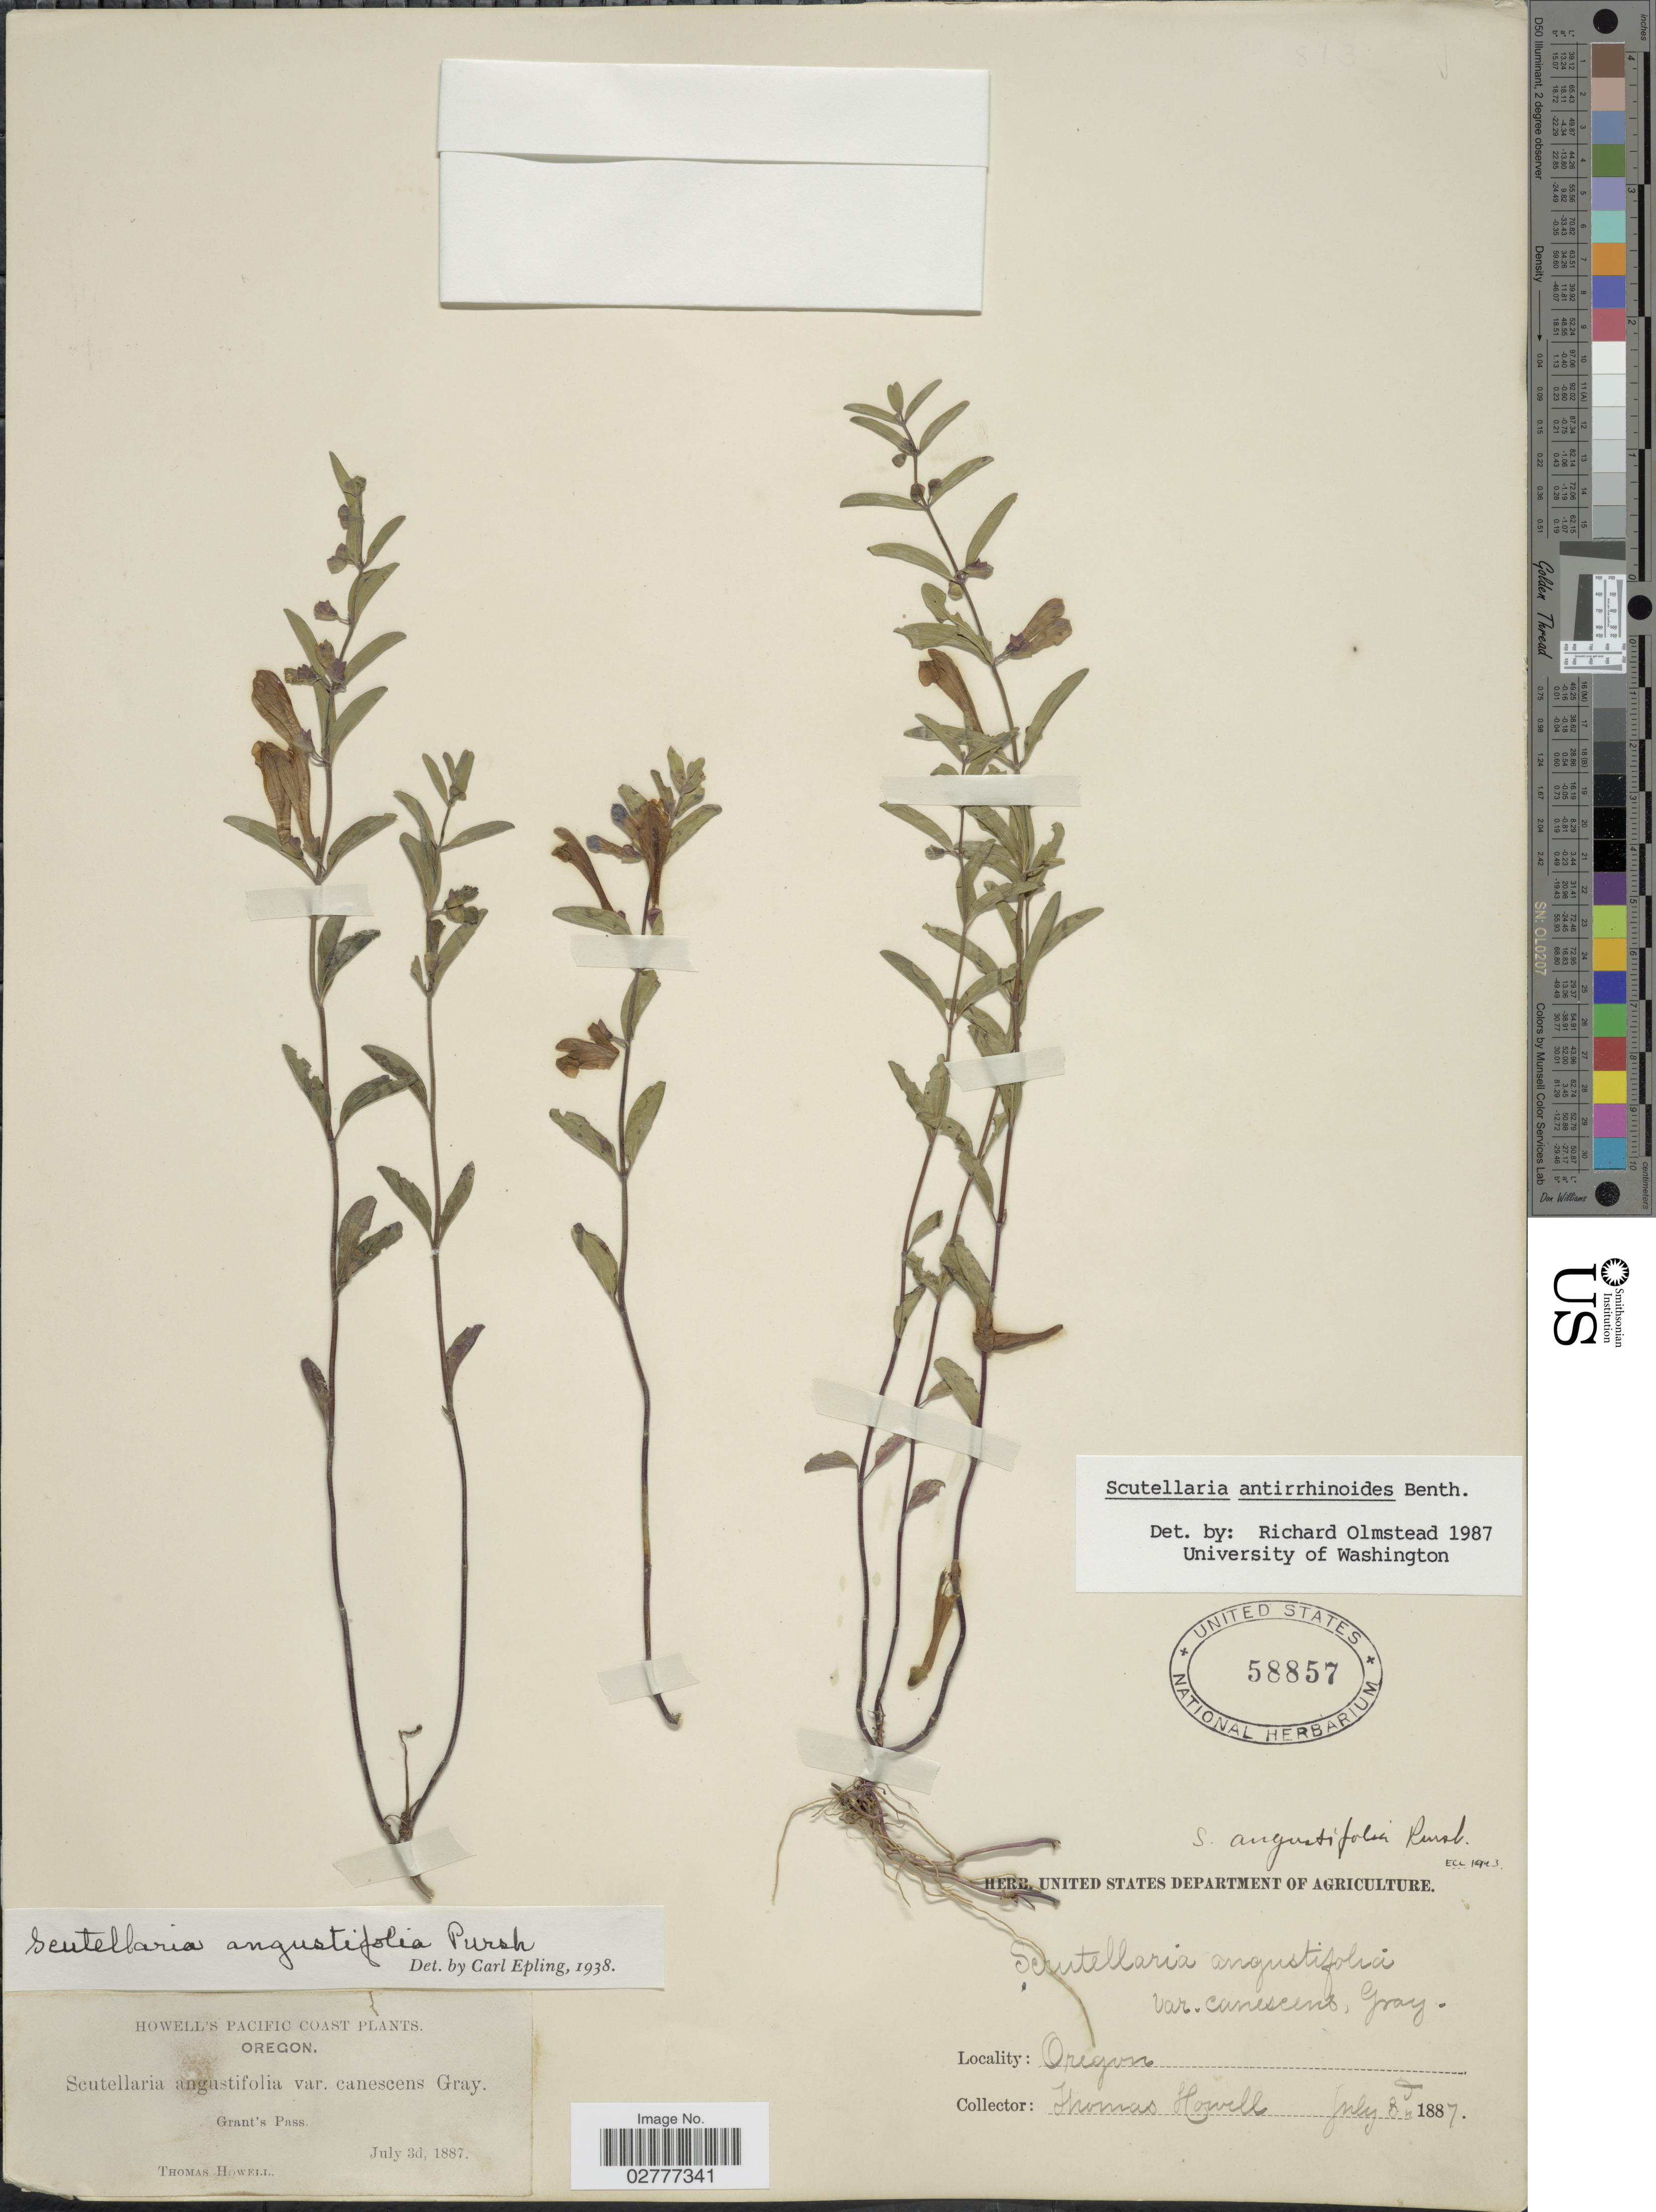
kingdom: Plantae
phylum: Tracheophyta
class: Magnoliopsida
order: Lamiales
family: Lamiaceae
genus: Scutellaria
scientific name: Scutellaria antirrhinoides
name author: Benth.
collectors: T. Howell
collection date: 1887-07-03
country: United States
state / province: Oregon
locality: Pacific Coast. Grant's Pass.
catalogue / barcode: US 58857